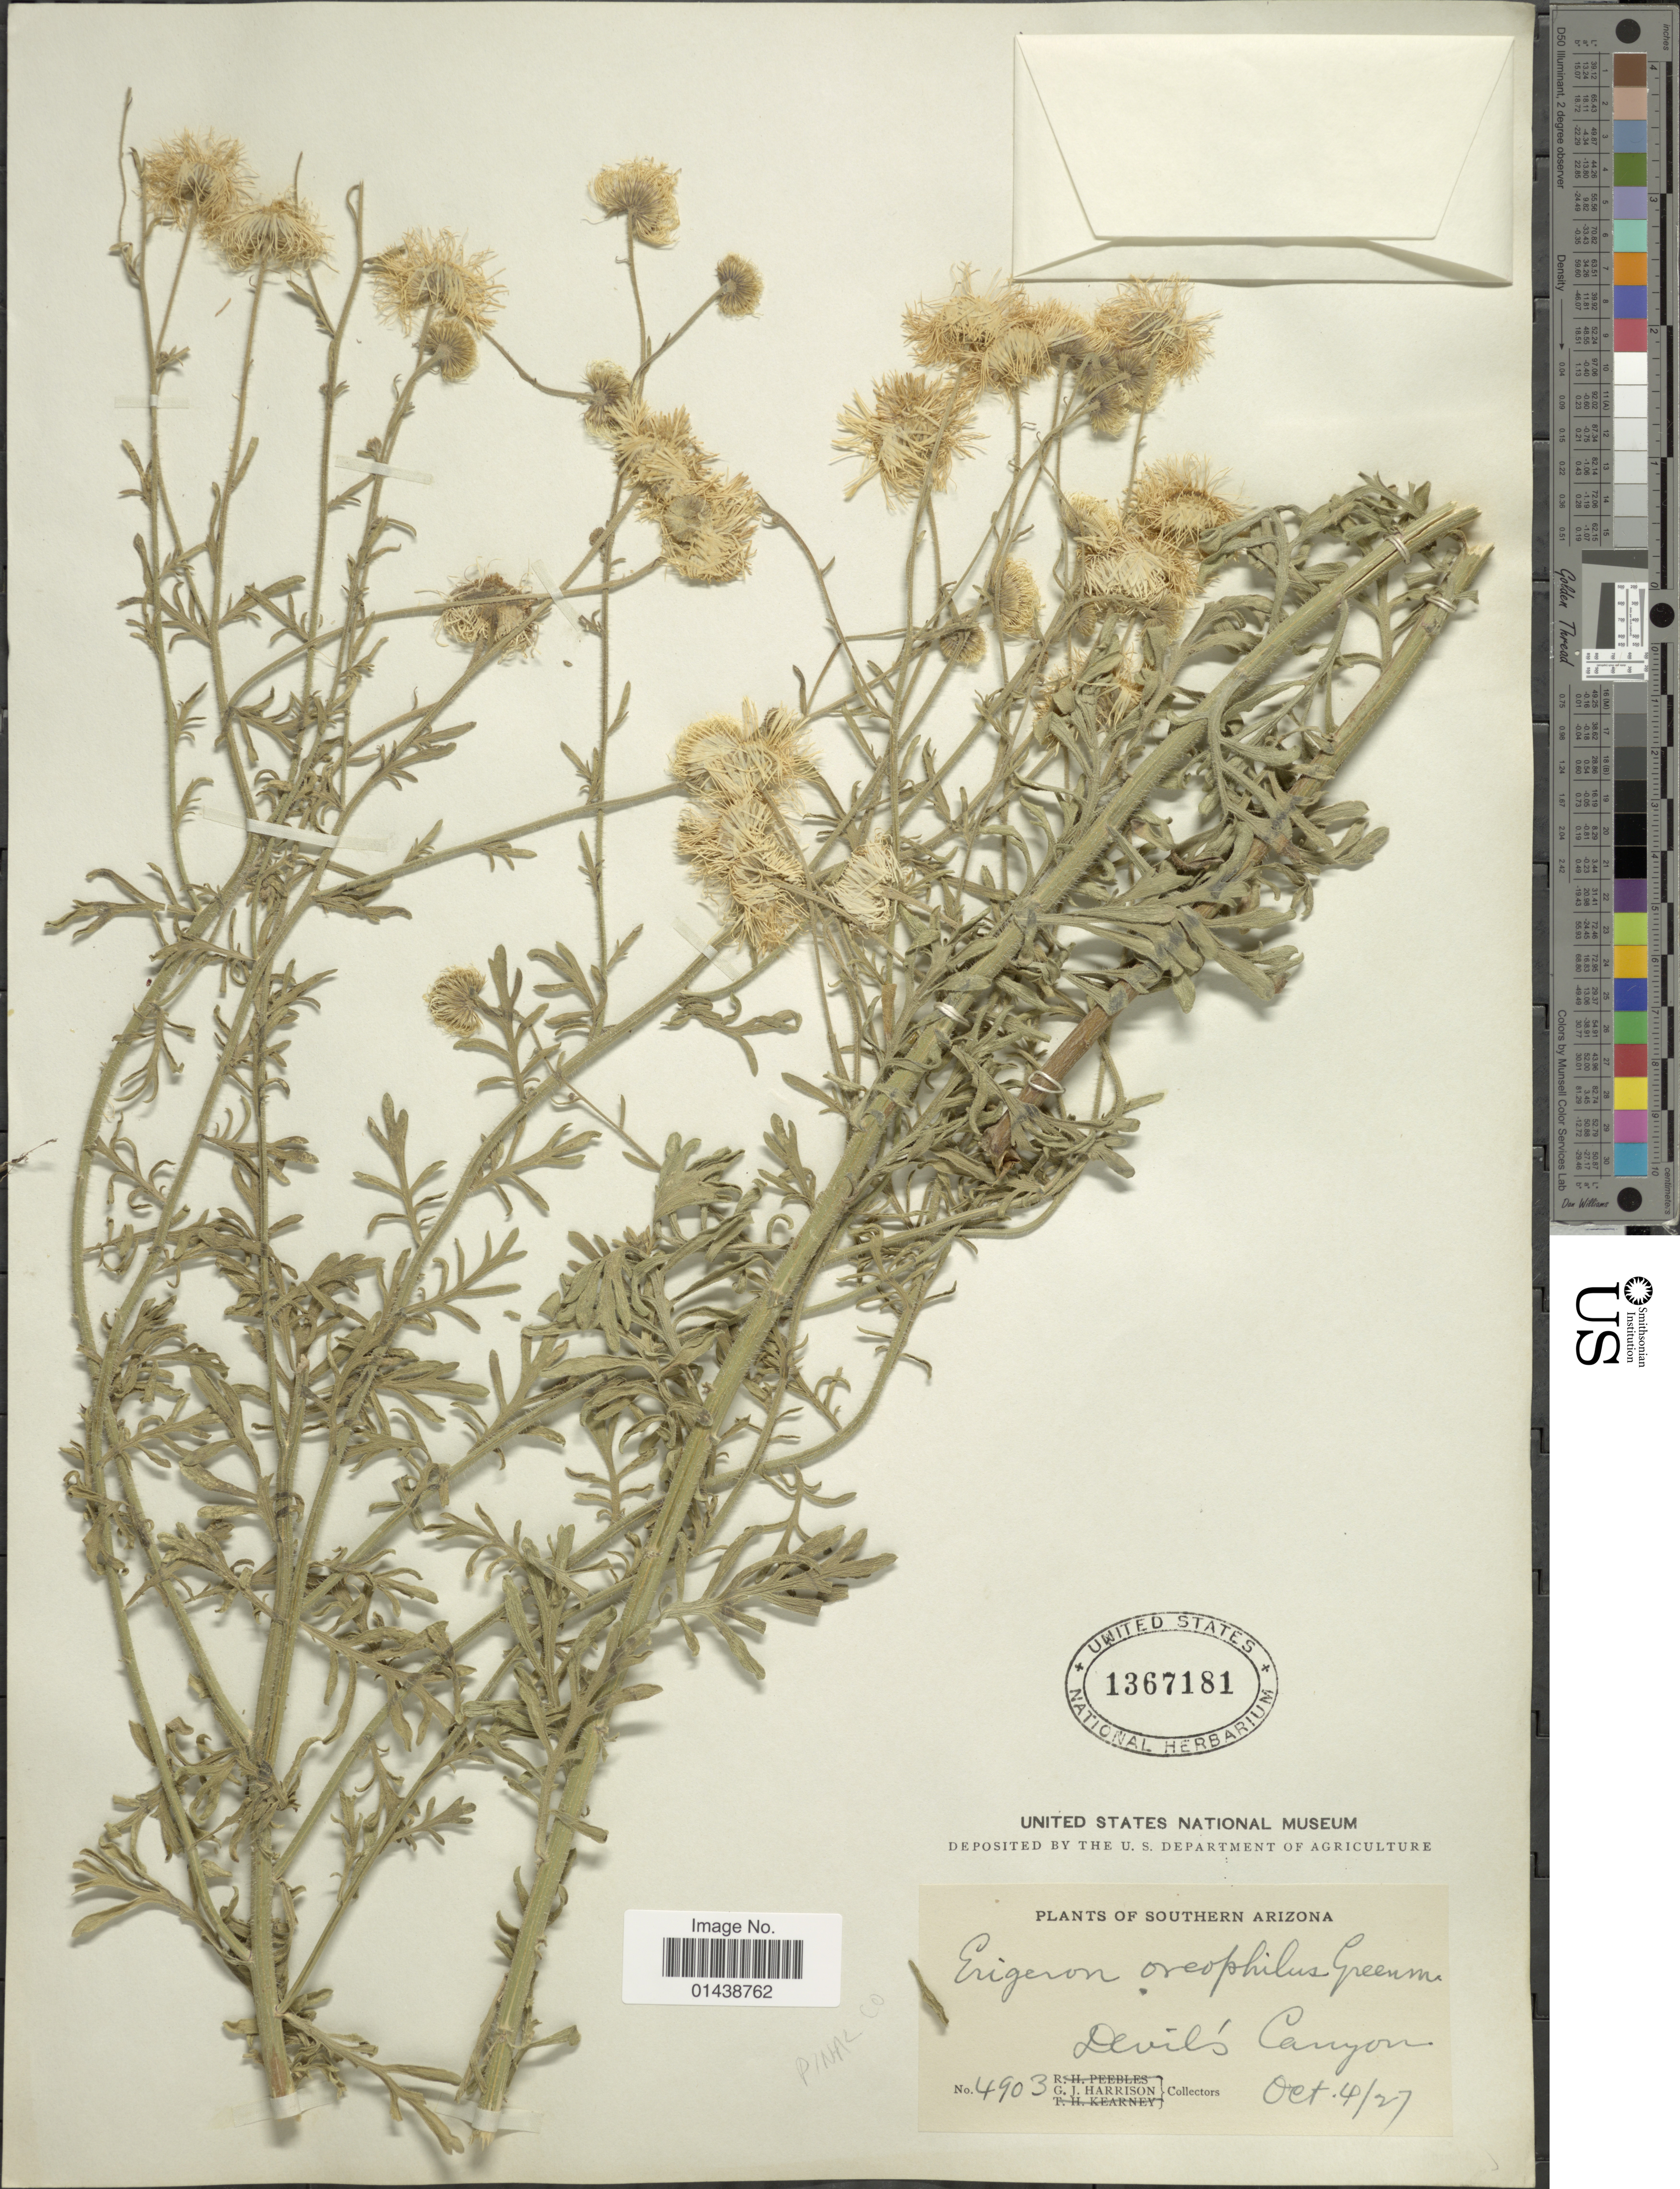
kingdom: Plantae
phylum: Tracheophyta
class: Magnoliopsida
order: Asterales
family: Asteraceae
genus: Erigeron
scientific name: Erigeron oreophilus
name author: Greenm.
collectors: G. J. Harrison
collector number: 4903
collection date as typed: Transcribed d/m/y: 4/10/27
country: United States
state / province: Arizona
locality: Southern Arizona. Devil's Canyon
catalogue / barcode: US 1367181